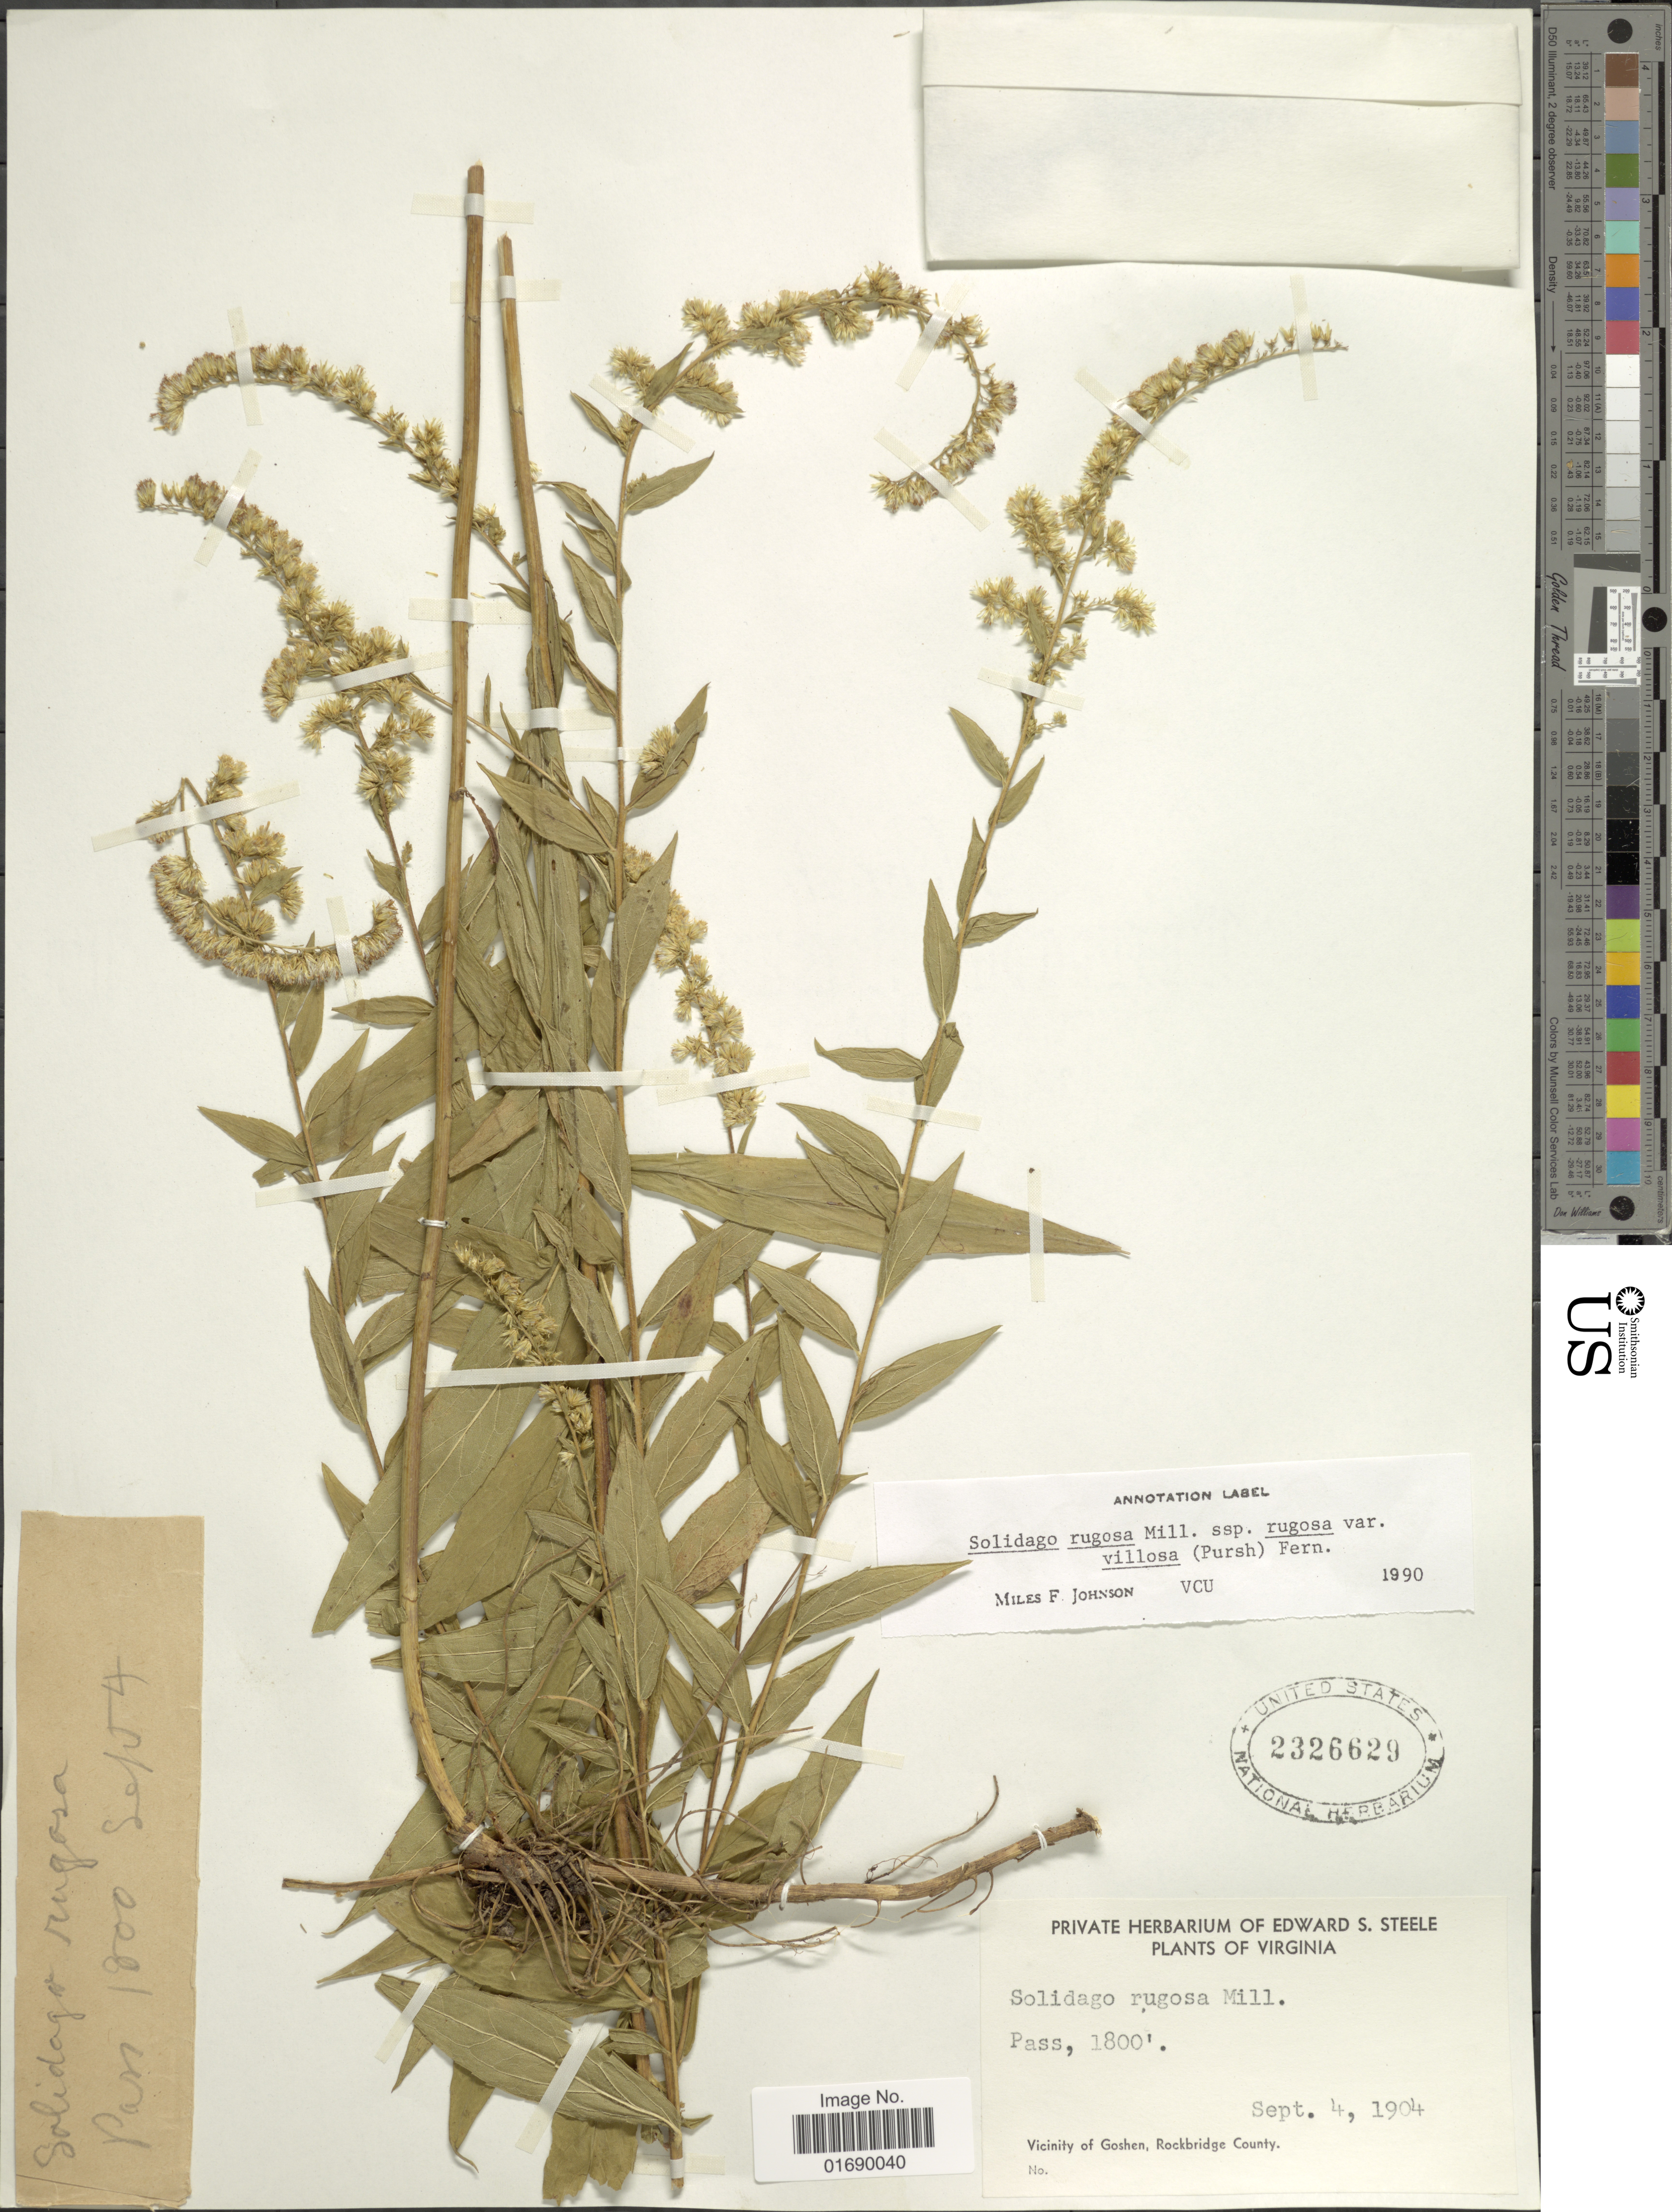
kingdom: Plantae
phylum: Tracheophyta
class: Magnoliopsida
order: Asterales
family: Asteraceae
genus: Solidago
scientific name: Solidago rugosa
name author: Mill.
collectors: ex herb. Edward S. Steele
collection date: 1904-09-04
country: United States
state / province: Virginia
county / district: Rockbridge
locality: Pass, Viciniy of Goshen, Rockbridge County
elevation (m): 549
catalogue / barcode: US 2326629